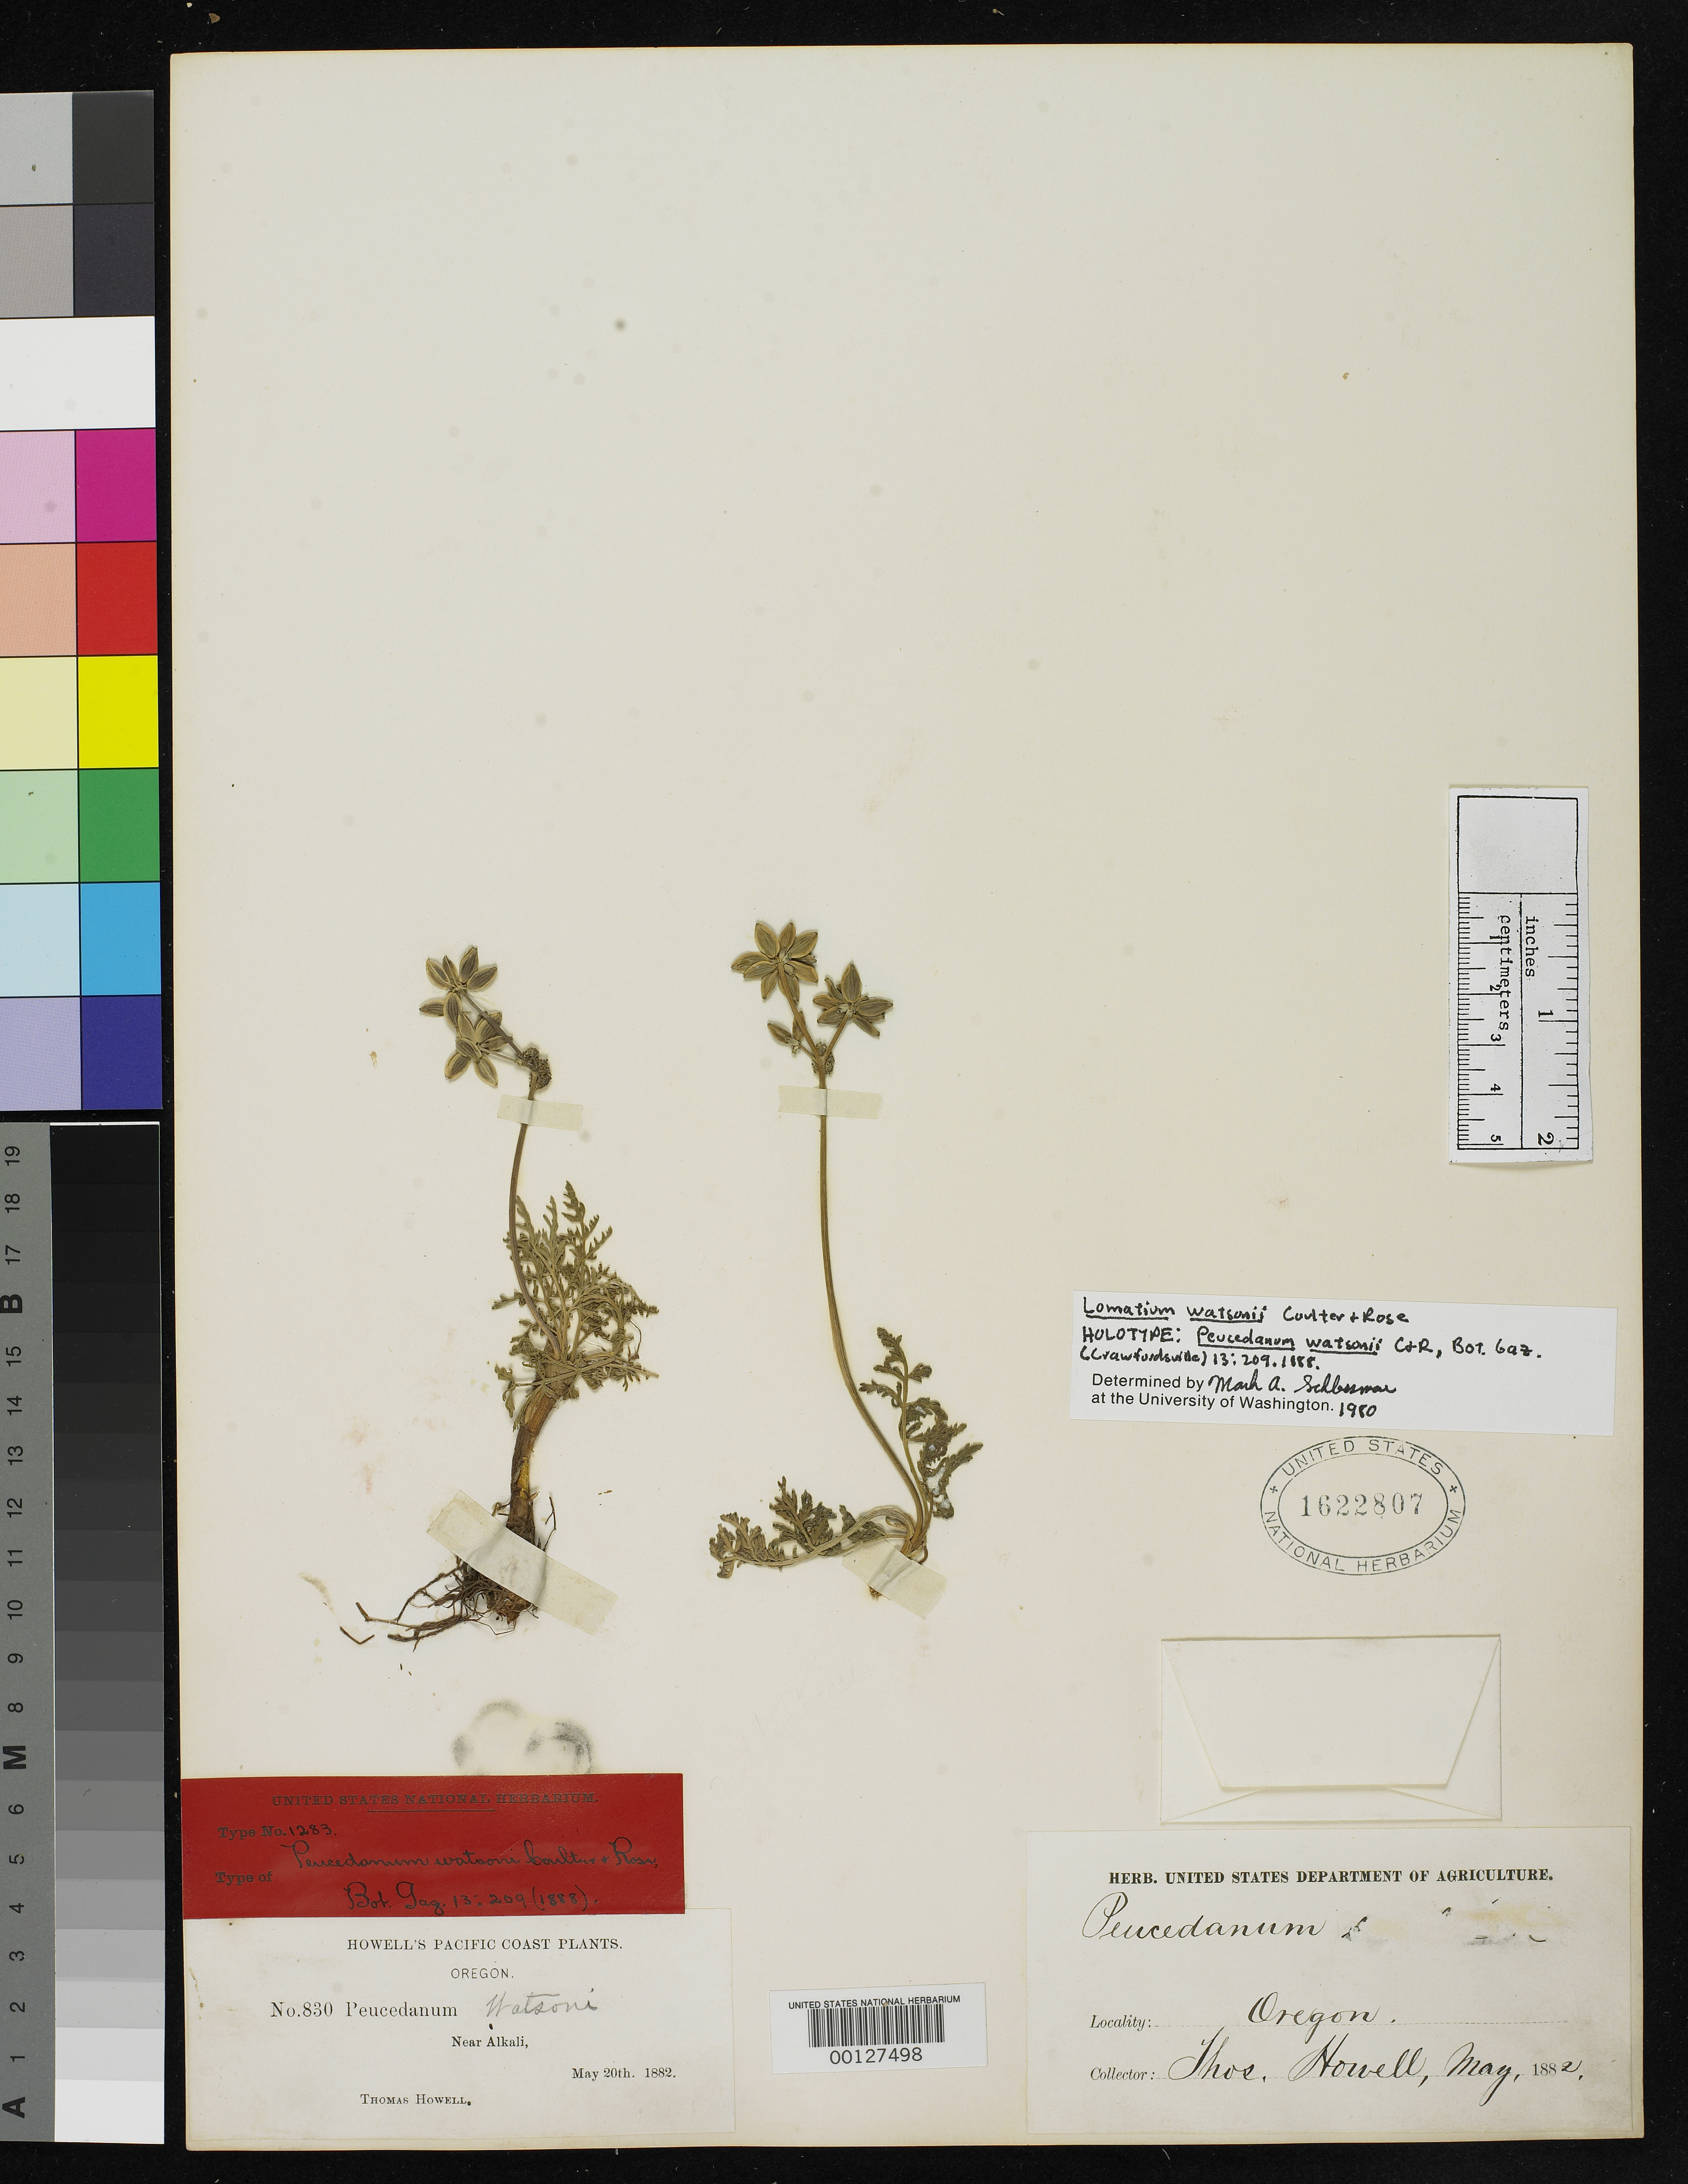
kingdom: Plantae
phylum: Tracheophyta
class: Magnoliopsida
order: Apiales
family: Apiaceae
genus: Peucedanum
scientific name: Peucedanum watsonii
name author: J.M. Coult. & Rose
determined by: Schlessman, M. A.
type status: Lectotype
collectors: T. J. Howell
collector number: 830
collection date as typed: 20 May 1882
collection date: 1882-05-20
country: United States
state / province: Oregon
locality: Near Alkali.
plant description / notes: Effectively lectotypified by Coulter & Rose (1900, Contr. U.S. Natl. Herb. 7: 212) with "type" in Herb. Coulter.; This US sheet annotated (1980) and cited (1984, Syst. Bot. Monogr. 4: 47) as "holotype" by M.A. Schlessman.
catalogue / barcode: US 1622807